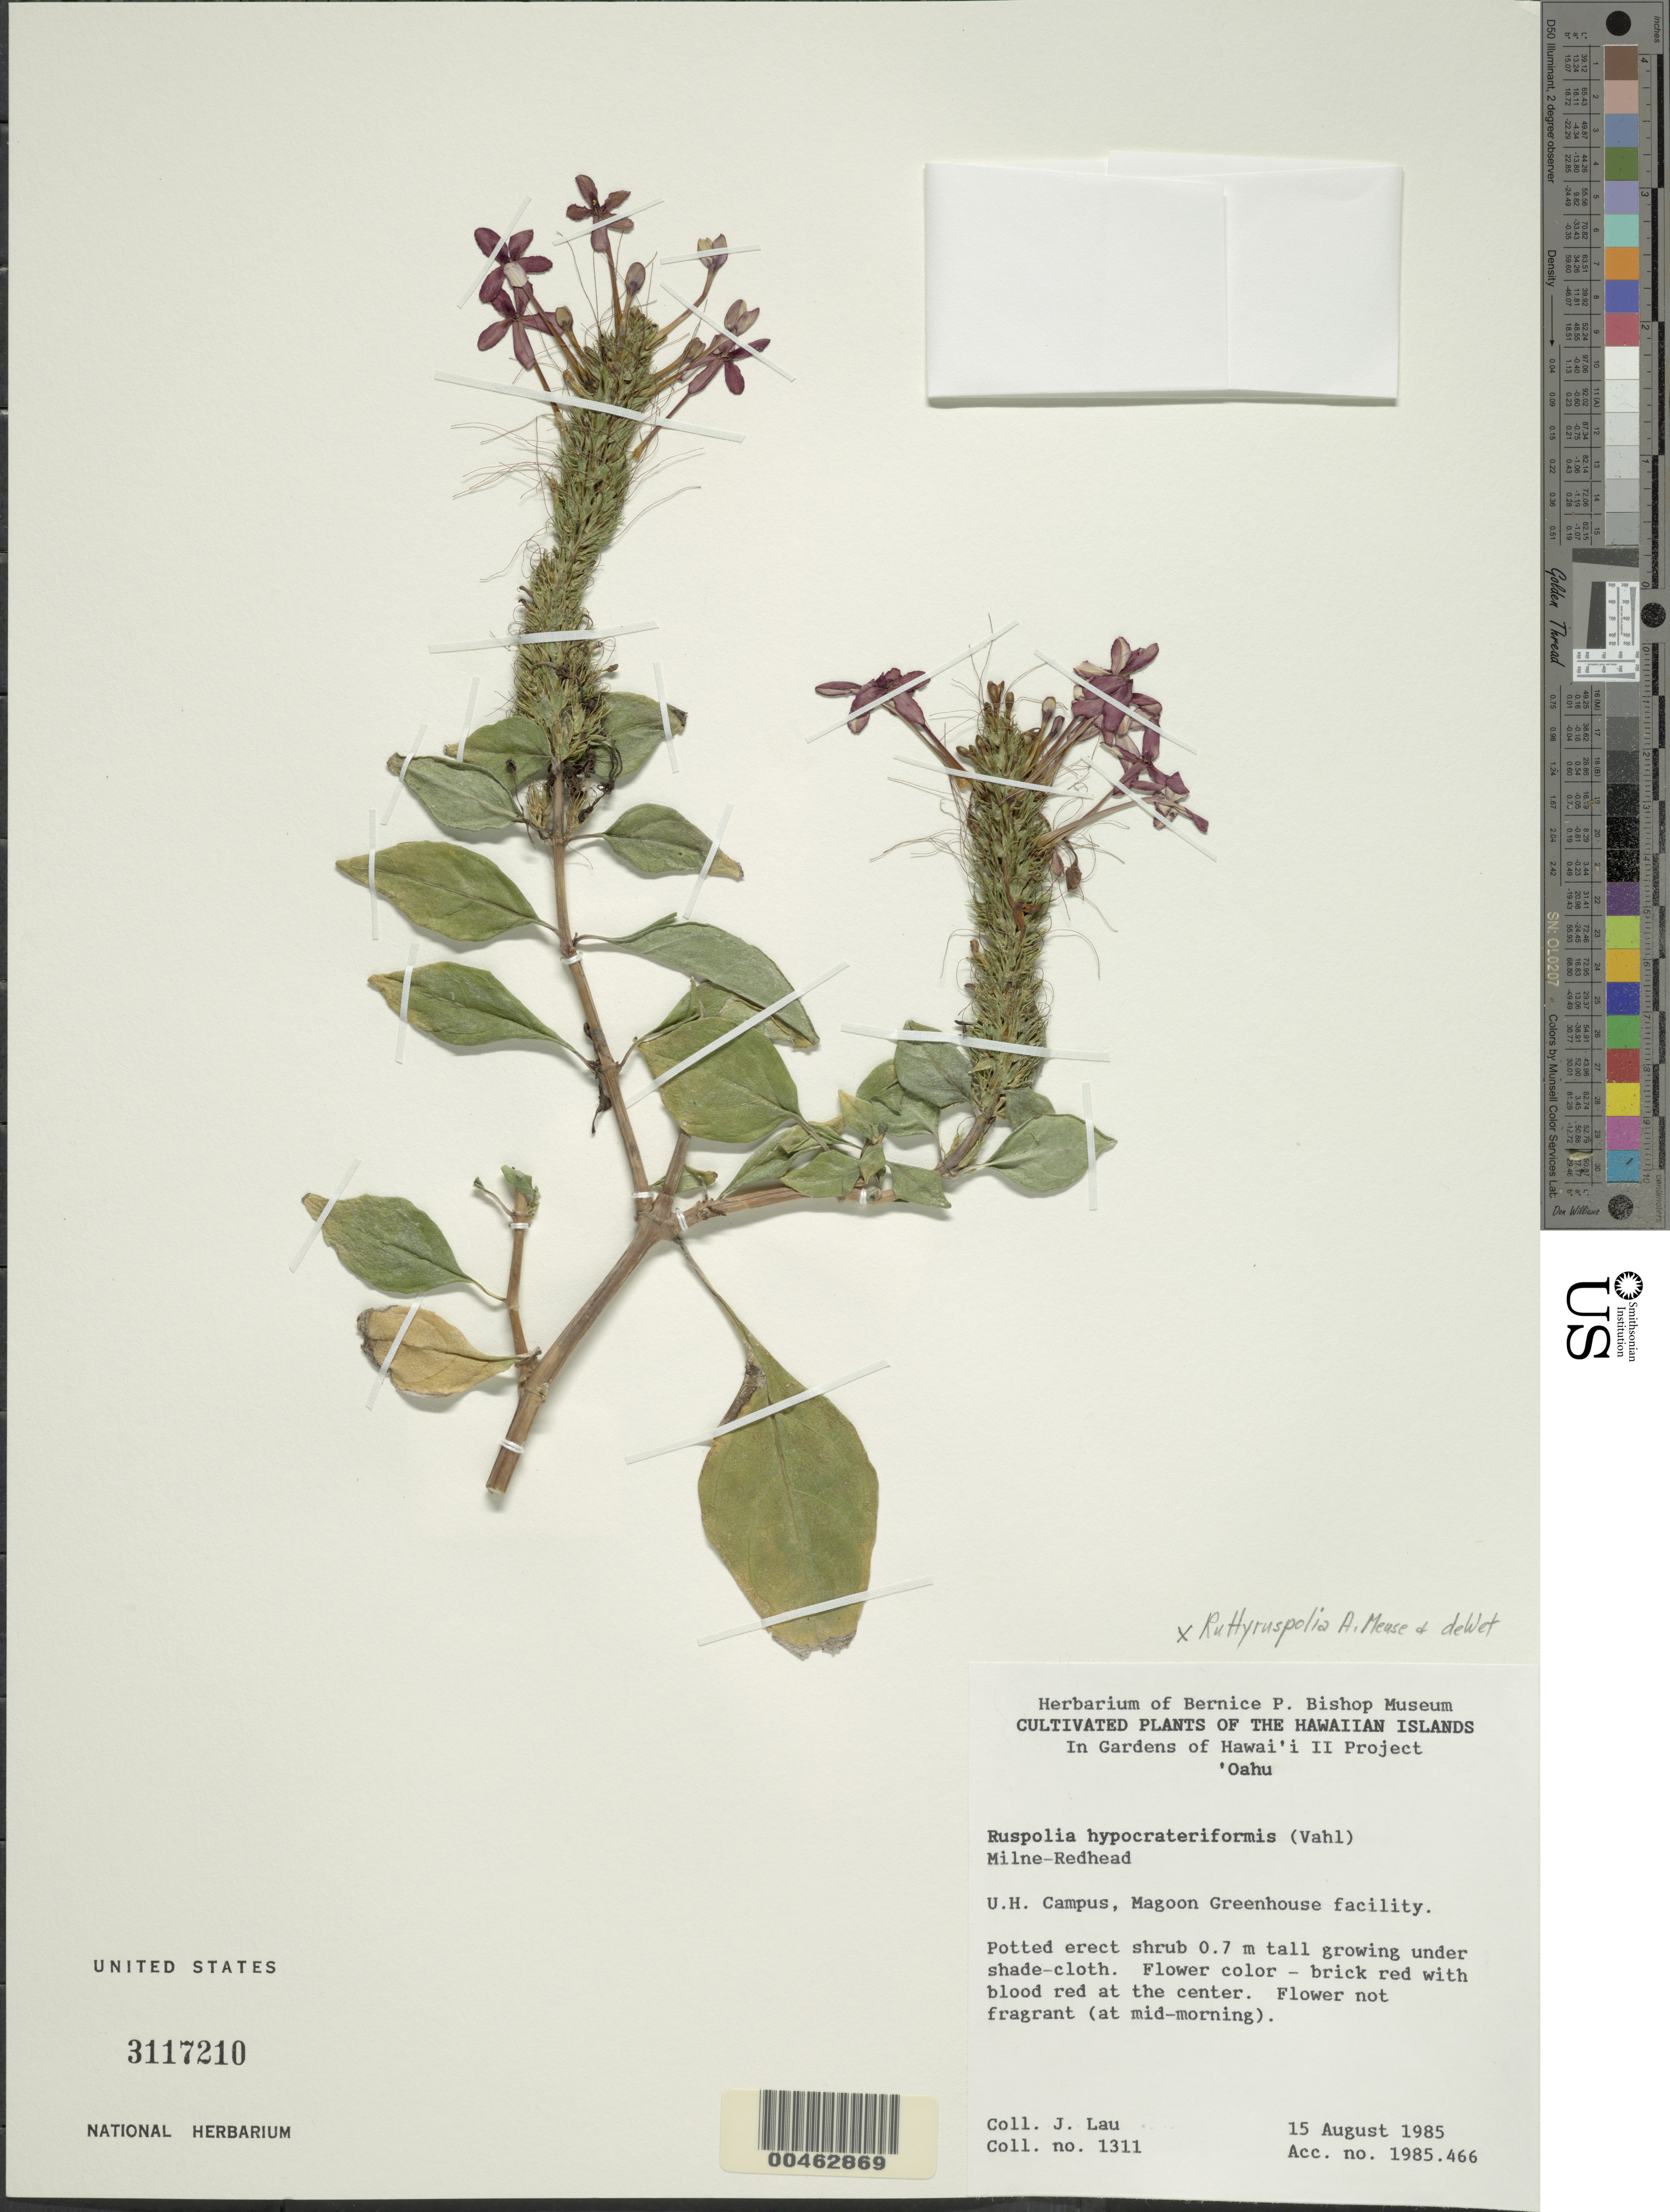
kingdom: Plantae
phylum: Tracheophyta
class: Magnoliopsida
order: Lamiales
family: Acanthaceae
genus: Ruspolia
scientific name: Ruspolia hypocrateriformis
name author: Milne-Redh.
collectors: J. Lau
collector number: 1311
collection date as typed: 15 Aug 1985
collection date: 1985-08-15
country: United States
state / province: Hawaii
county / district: Honolulu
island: Oahu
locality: U.H. Campus, Magoon Greenhouse facility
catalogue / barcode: US 3117210